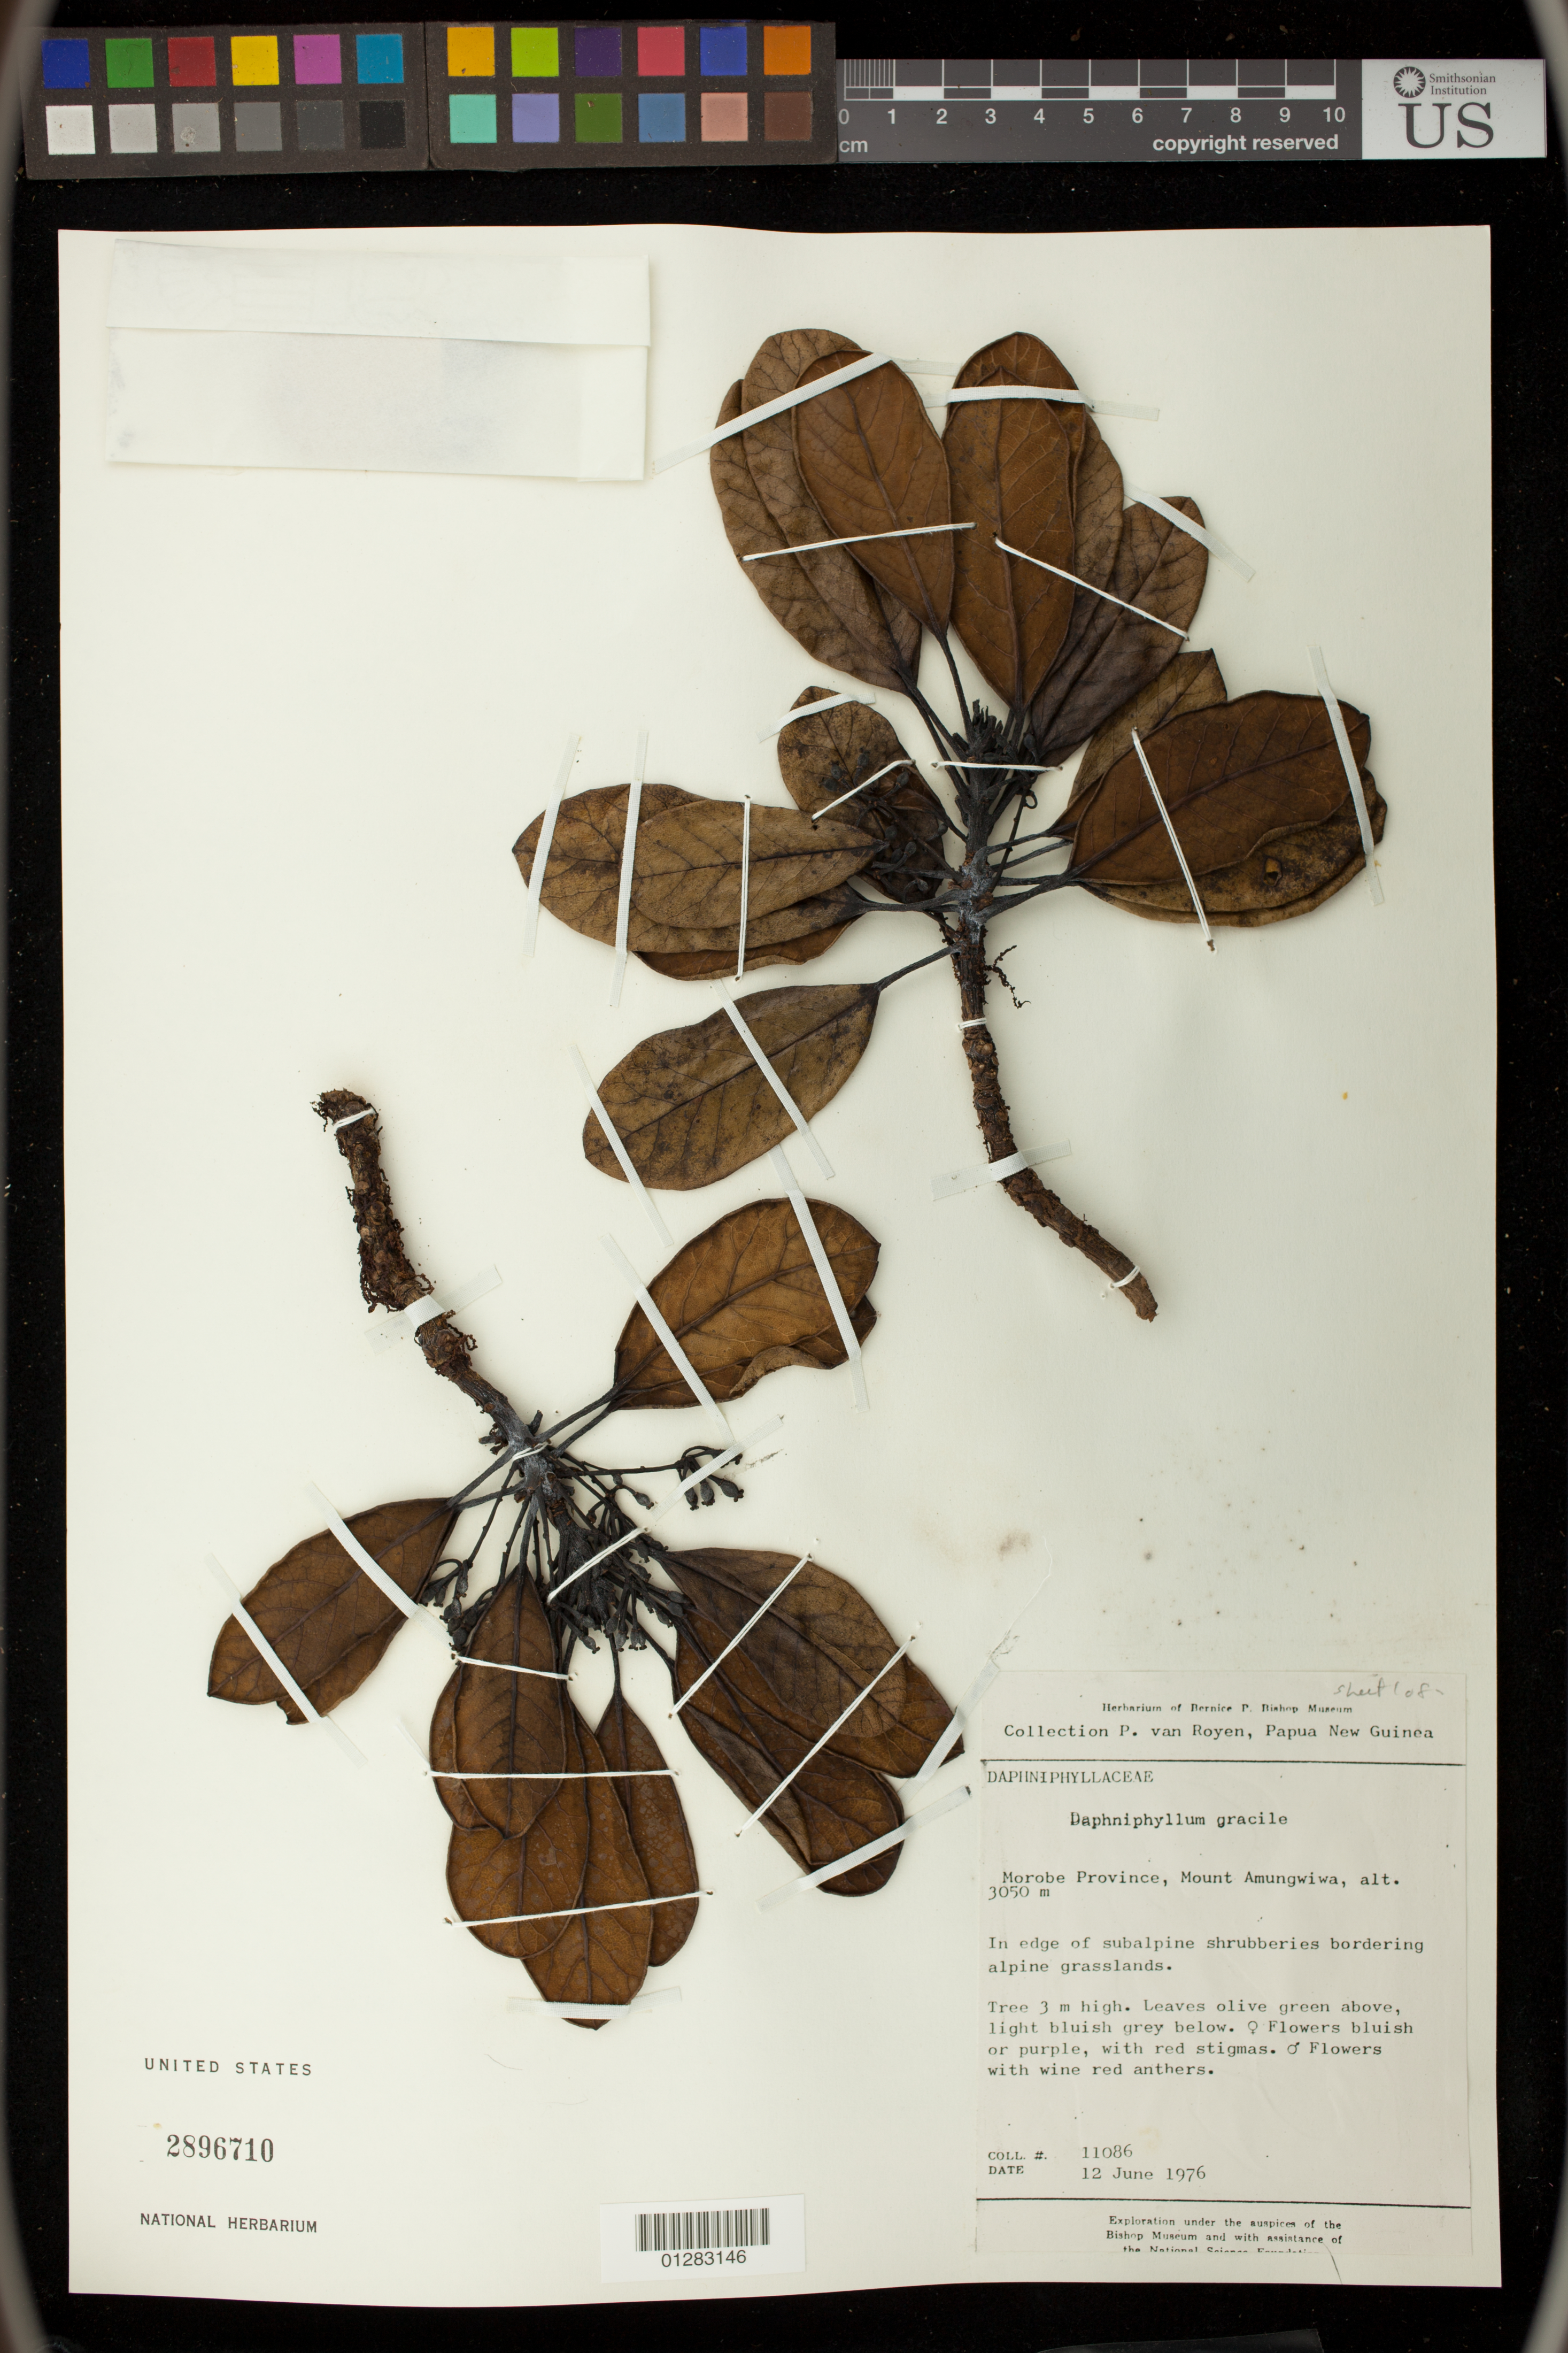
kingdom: Plantae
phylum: Tracheophyta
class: Magnoliopsida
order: Saxifragales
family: Daphniphyllaceae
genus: Daphniphyllum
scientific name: Daphniphyllum gracile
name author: Gage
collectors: P. van Royen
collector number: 11086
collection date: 1976-06-12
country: Papua New Guinea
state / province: Morobe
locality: Mt. Amungwiwa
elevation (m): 930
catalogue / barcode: US 2896710